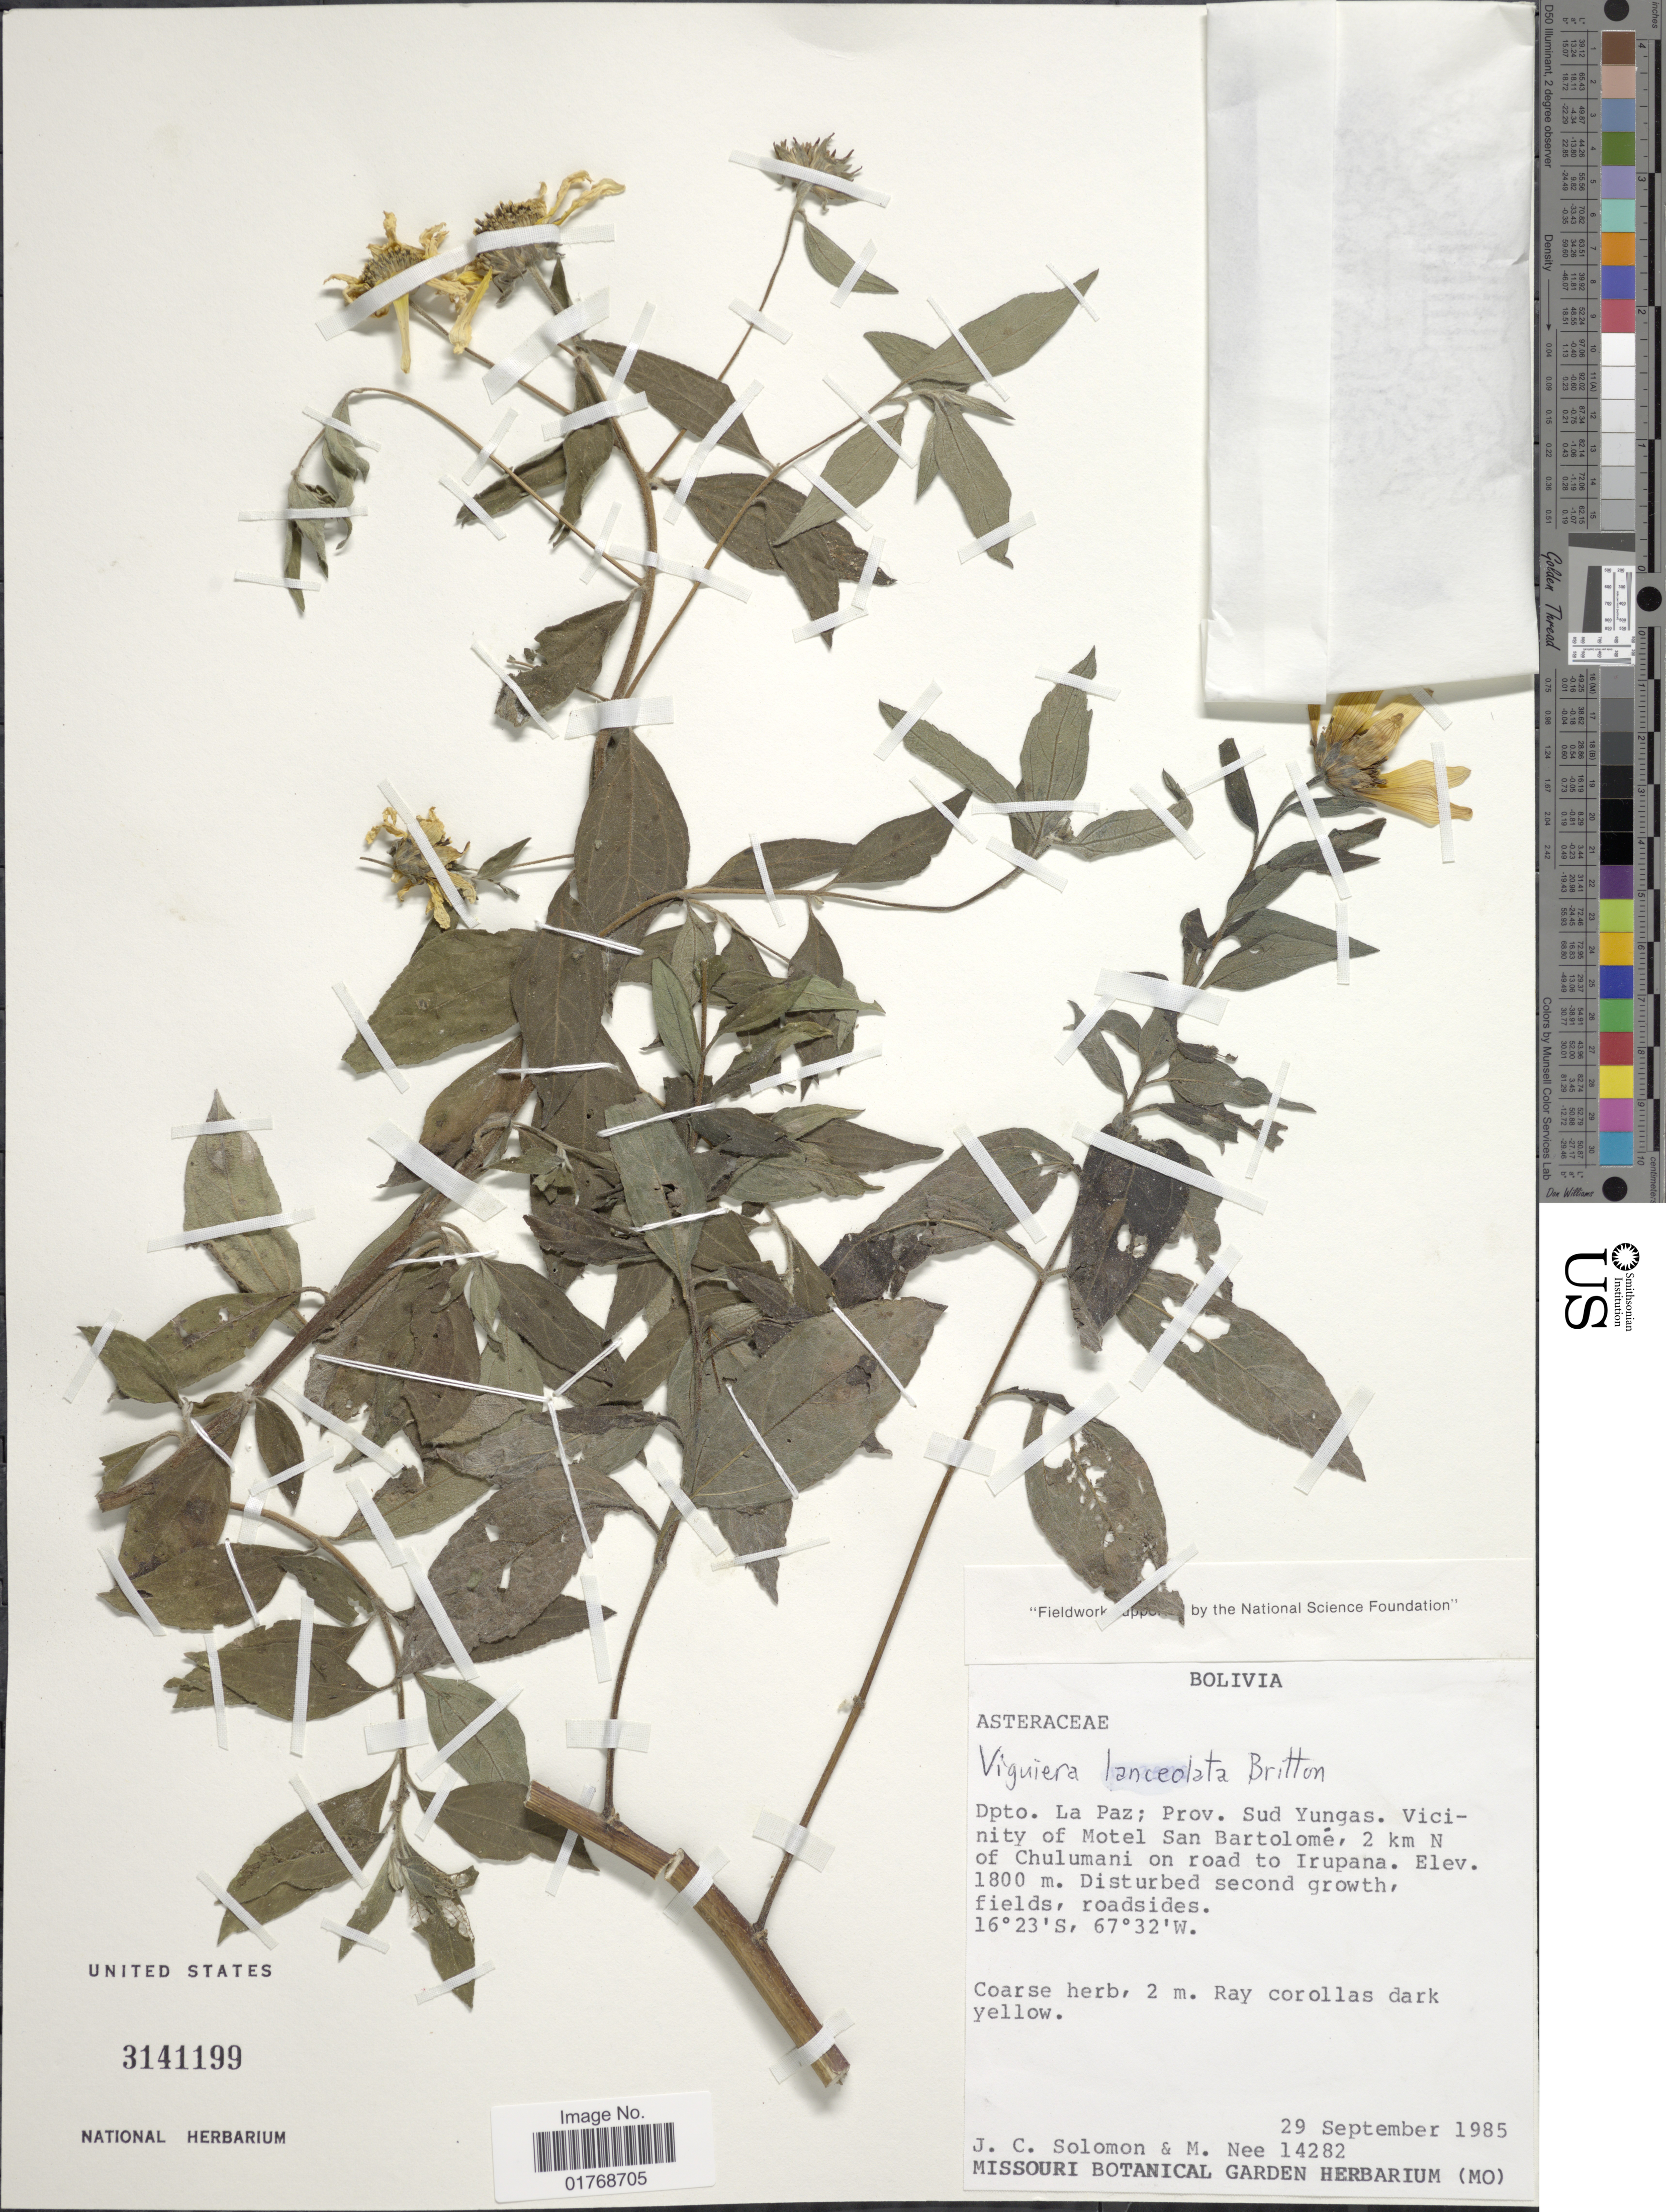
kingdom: Plantae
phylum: Tracheophyta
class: Magnoliopsida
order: Asterales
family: Asteraceae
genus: Viguiera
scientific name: Viguiera laciniata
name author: A. Gray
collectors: J. C. Solomon & M. Nee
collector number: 14282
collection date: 1985-09-29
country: Bolivia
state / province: La Paz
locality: Dpto. La Paz; Prov. Sud Yungas. Vicinity of Motel San Bartolomé, 2 km N of Chulumani on road to Irupana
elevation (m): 1800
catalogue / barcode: US 3141199